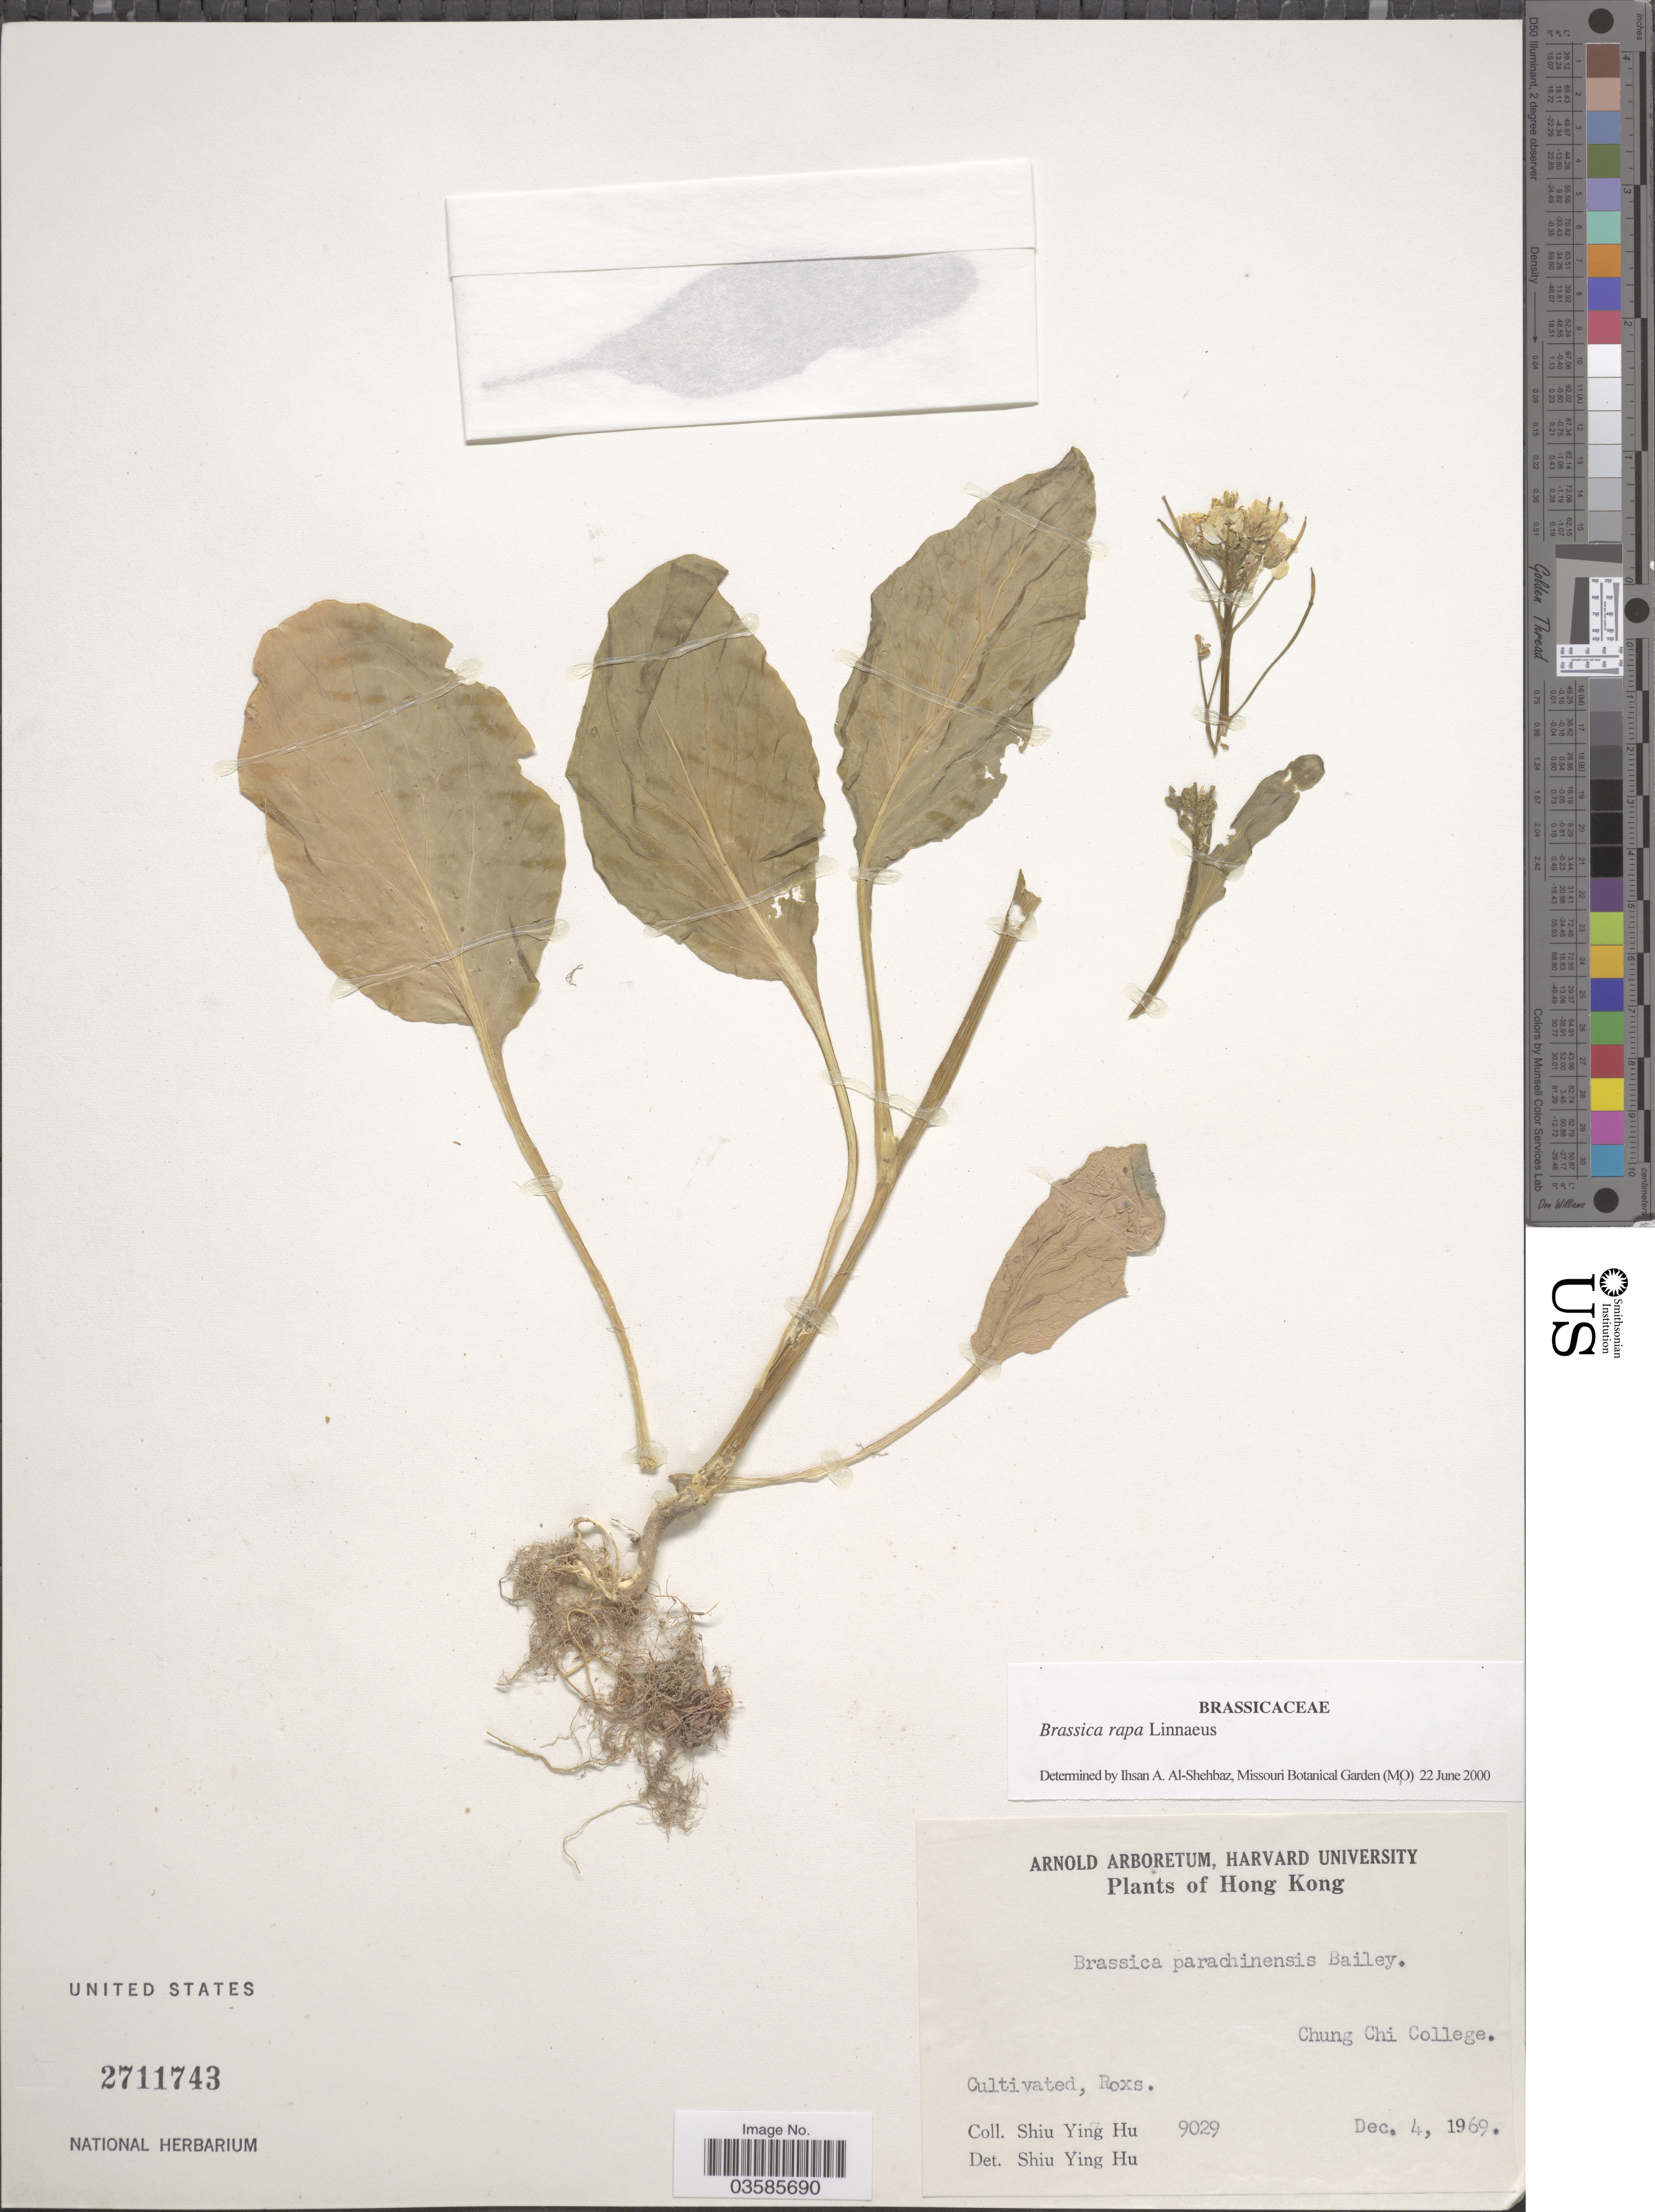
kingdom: Plantae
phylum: Tracheophyta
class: Magnoliopsida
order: Brassicales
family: Brassicaceae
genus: Brassica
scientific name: Brassica rapa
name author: L.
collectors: S. Y. Hu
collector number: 9029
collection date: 1969-12-04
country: China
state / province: Hong Kong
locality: Chung Chi College, Roxs.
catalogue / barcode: US 2711743